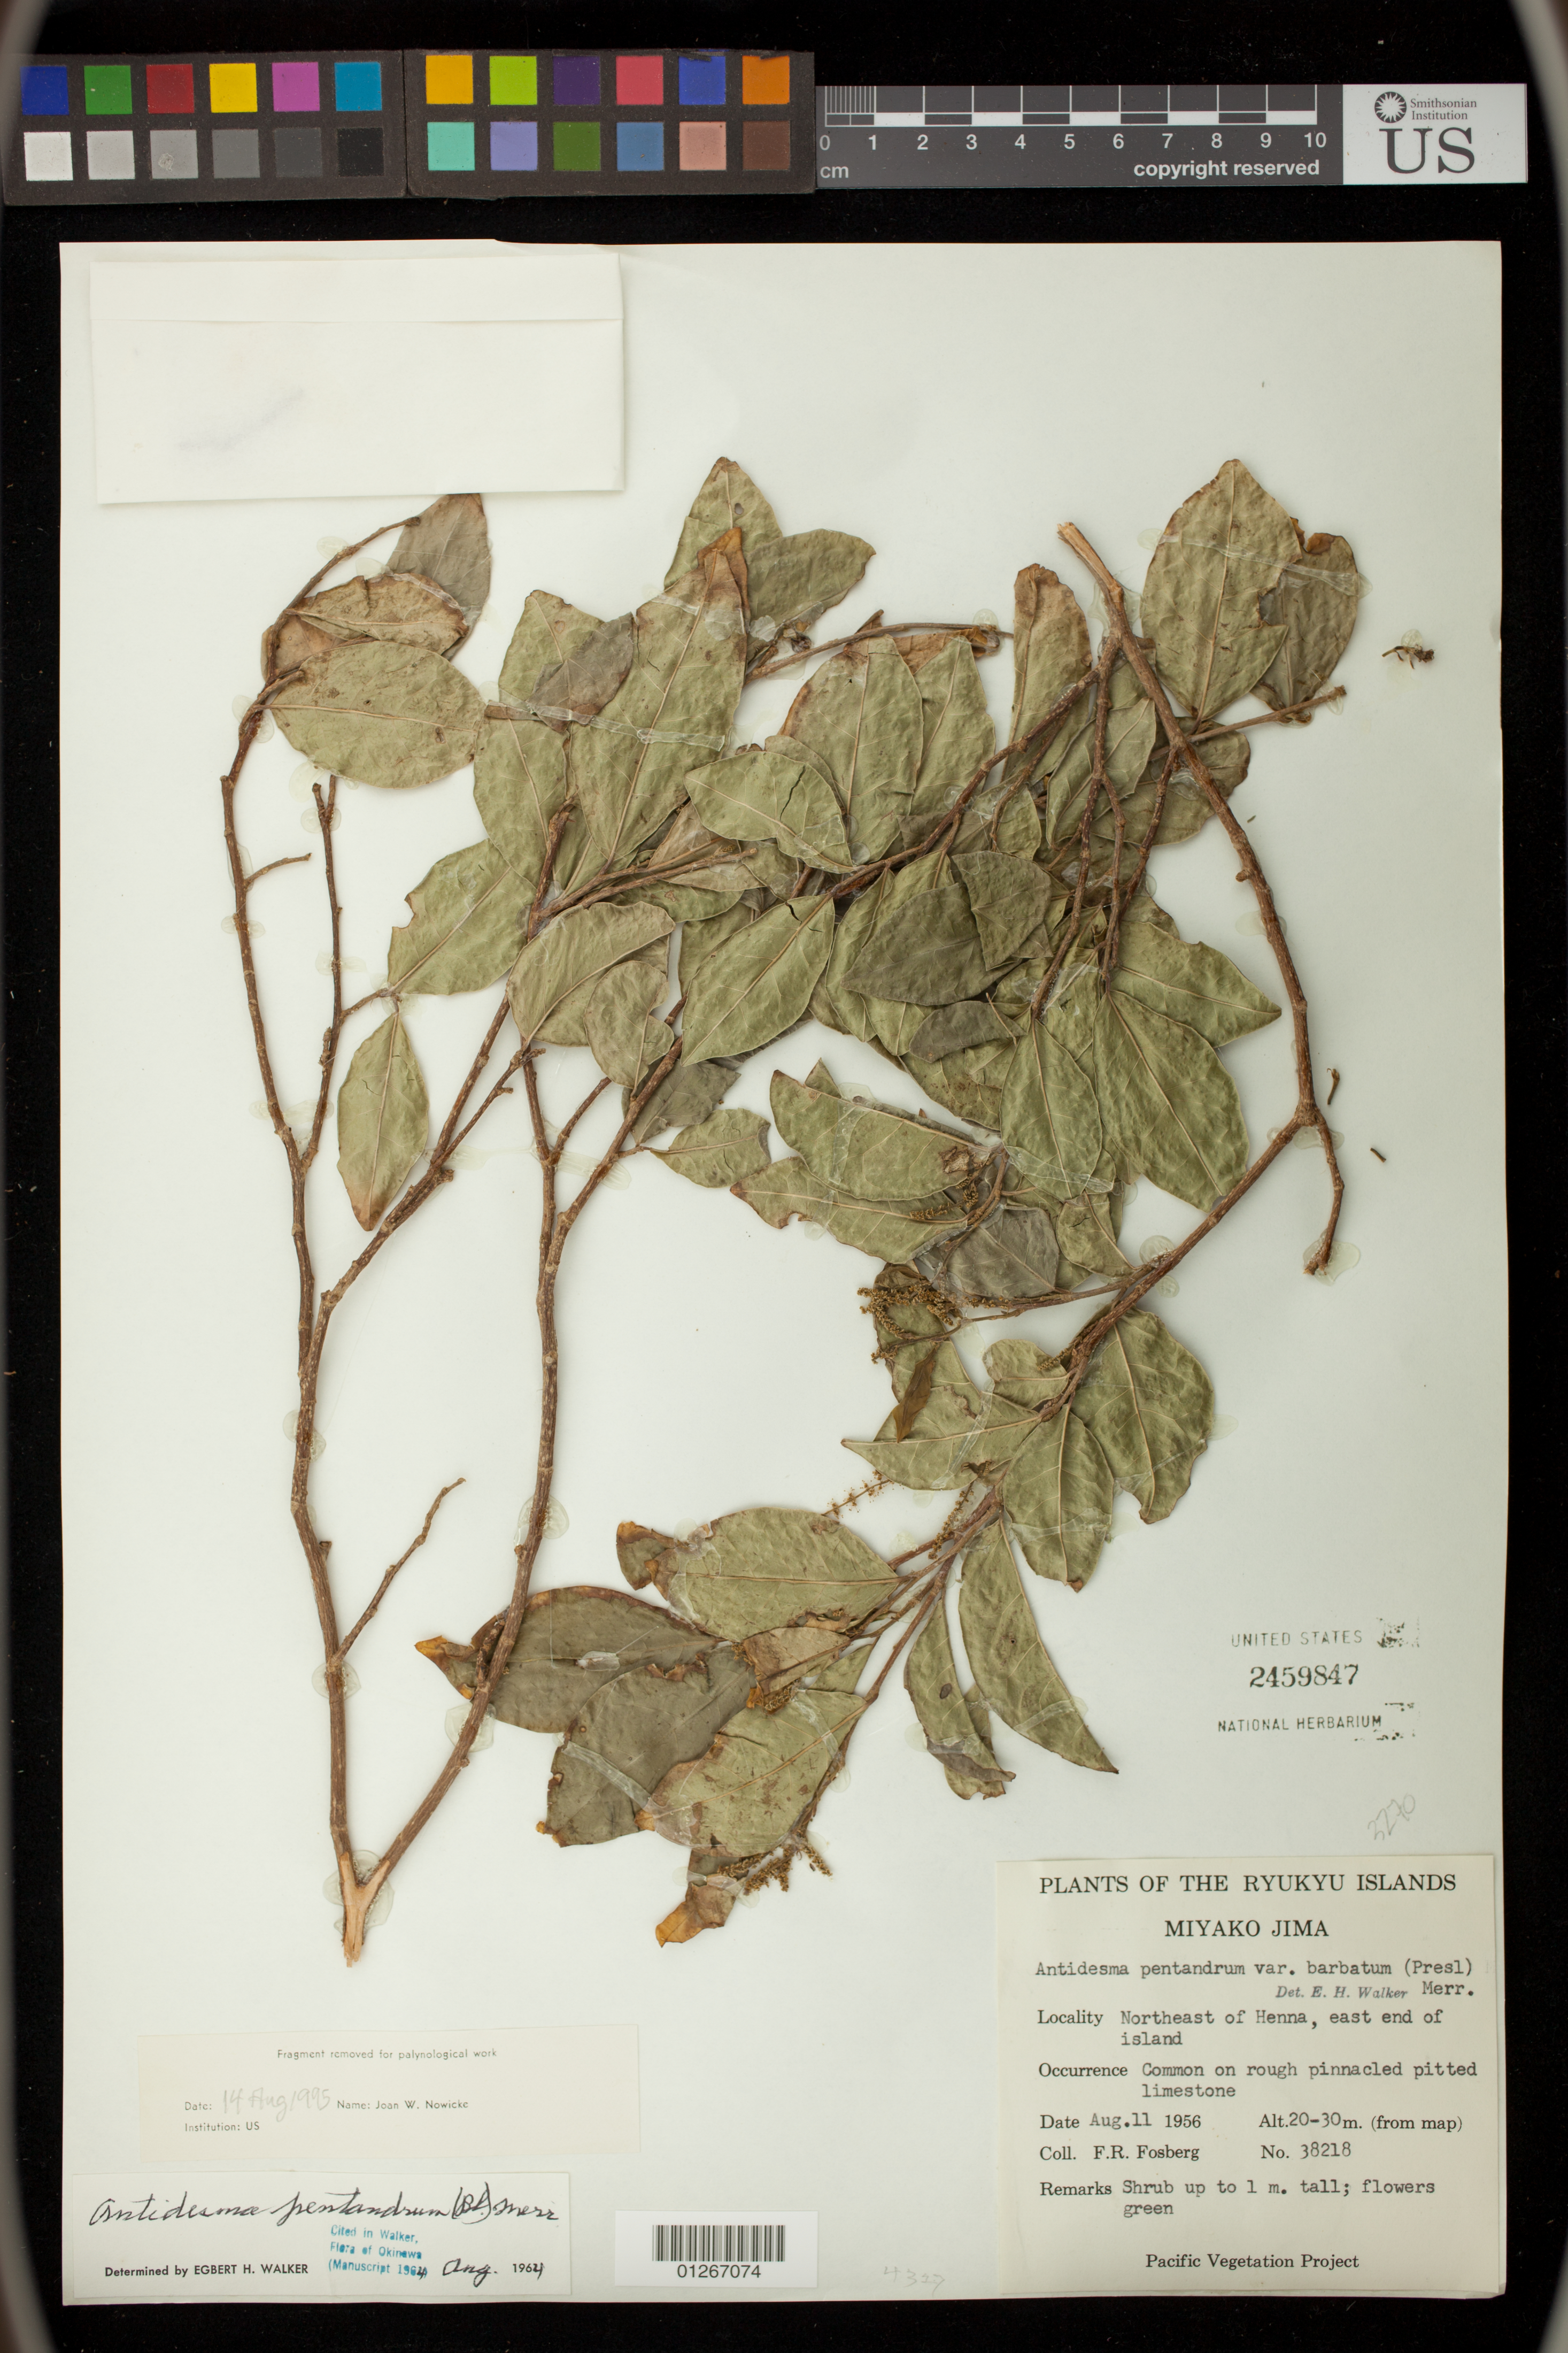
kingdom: Plantae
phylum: Tracheophyta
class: Magnoliopsida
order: Malpighiales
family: Phyllanthaceae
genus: Antidesma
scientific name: Antidesma pentandrum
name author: (Blanco) Merr.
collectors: F. R. Fosberg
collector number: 38218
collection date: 1956-08-11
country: Japan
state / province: Okinawa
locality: Miyako Jima, Northeast of Henna, east end of island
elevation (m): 20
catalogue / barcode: US 2459847